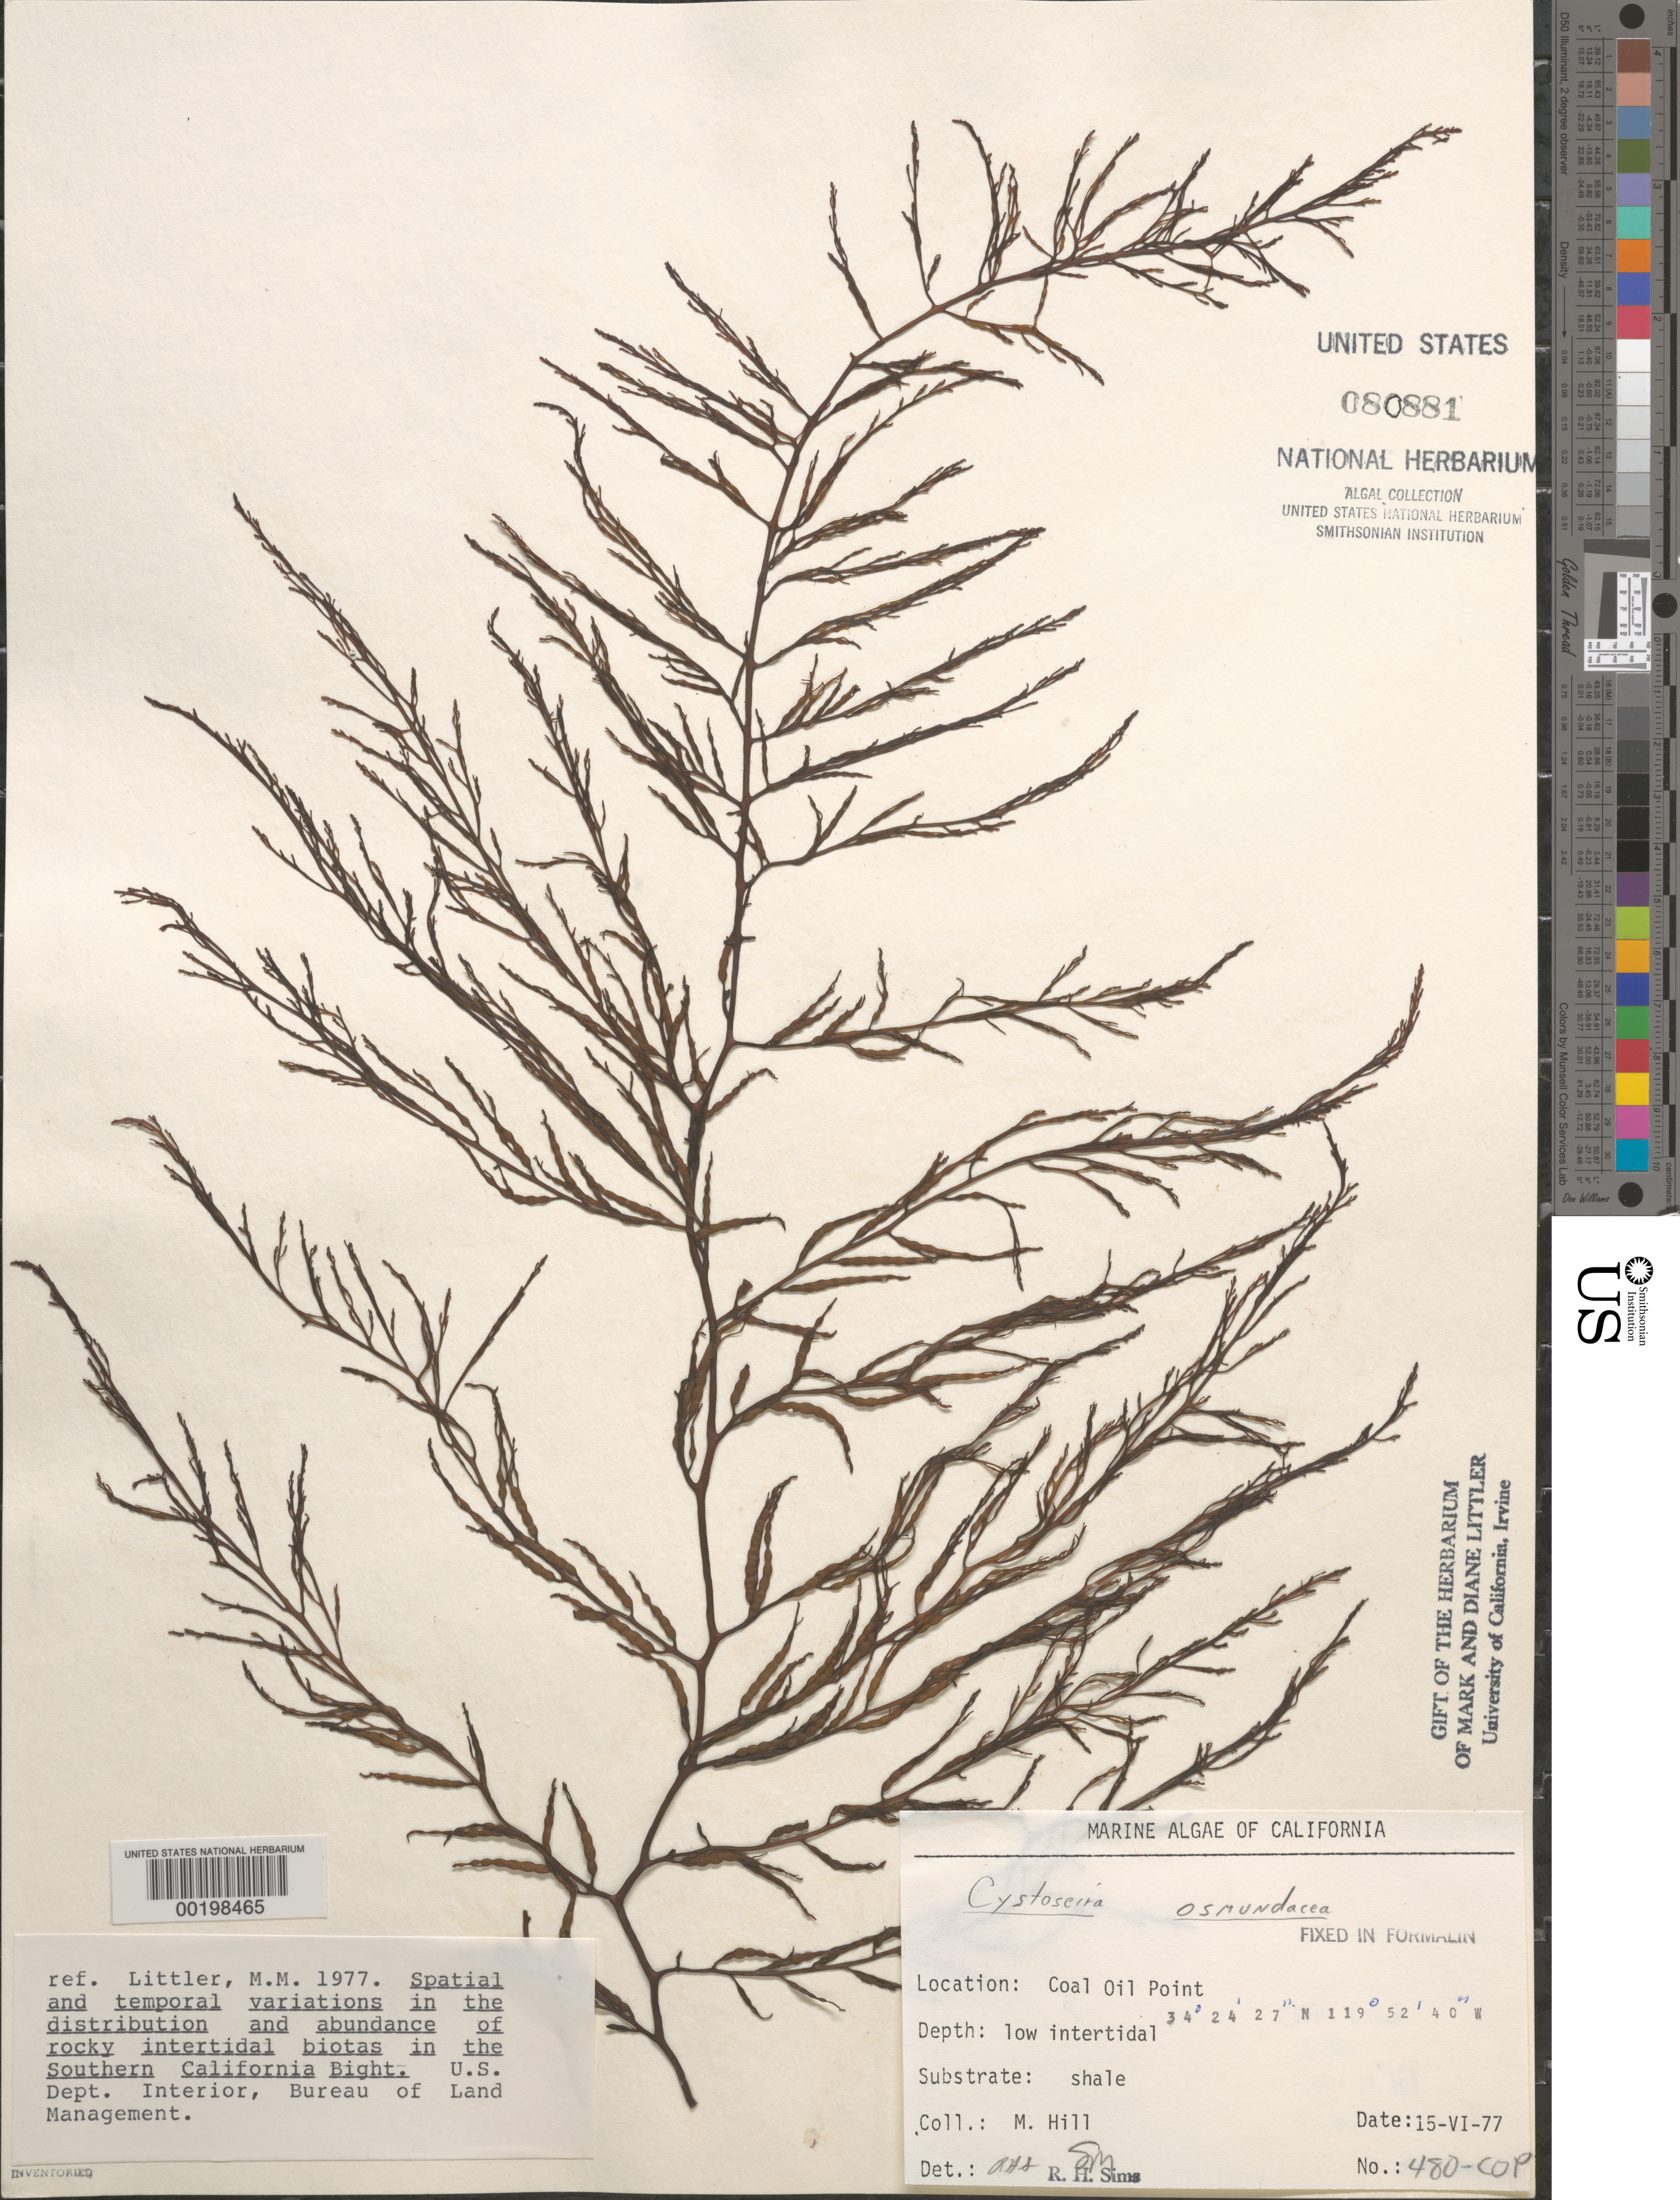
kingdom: Chromista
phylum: Ochrophyta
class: Phaeophyceae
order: Fucales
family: Sargassaceae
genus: Cystoseira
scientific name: Cystoseira osmundacea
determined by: Sims, Robert H.; Murray, S. N.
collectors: M. Hill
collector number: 480-cop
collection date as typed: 15 Jun 1977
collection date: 1977-06-15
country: United States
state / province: California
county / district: Santa Barbara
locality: Coal Oil Point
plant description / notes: BLM-SOCALBIGHT Rocky Intertidal Survey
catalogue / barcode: US 80881